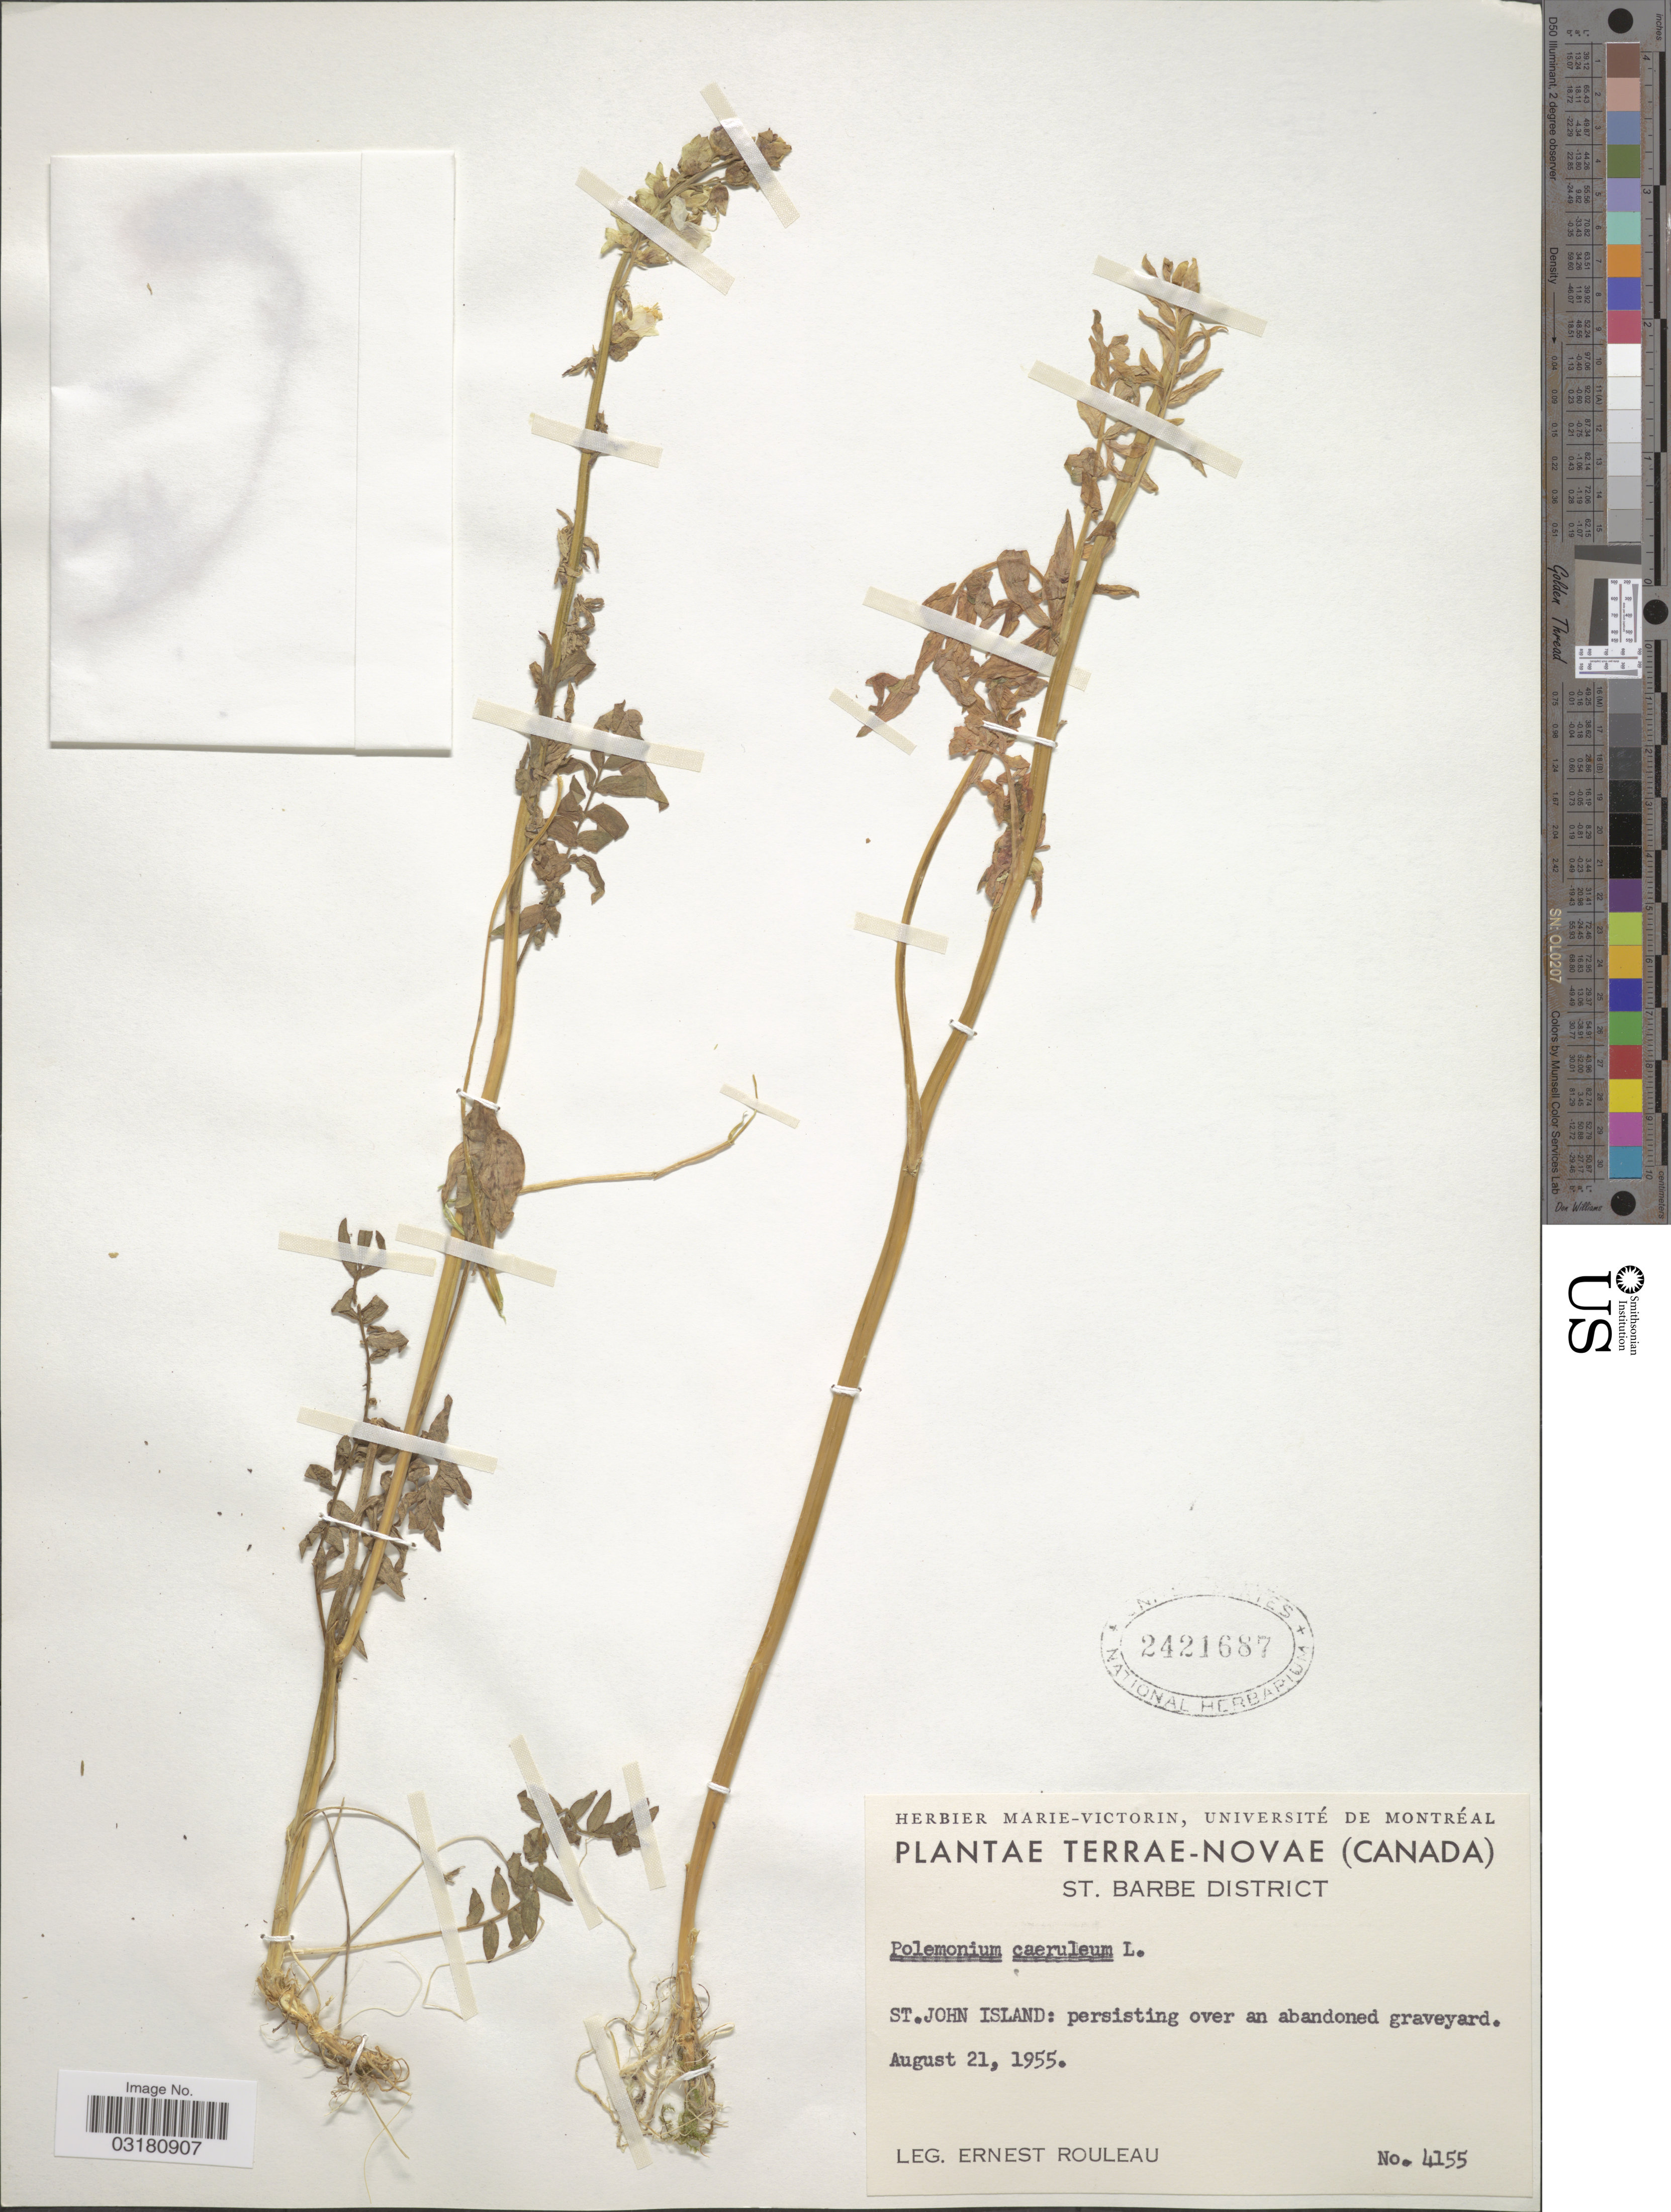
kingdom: Plantae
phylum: Tracheophyta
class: Magnoliopsida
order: Ericales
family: Polemoniaceae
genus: Polemonium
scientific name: Polemonium caeruleum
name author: L.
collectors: E. Rouleau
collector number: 4155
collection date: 1955-08-21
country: Canada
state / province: Newfoundland and Labrador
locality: Terrae-Novae. St. Barbe District. St. John Island: persisting over an abandoned graveyard.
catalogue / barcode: US 2421687